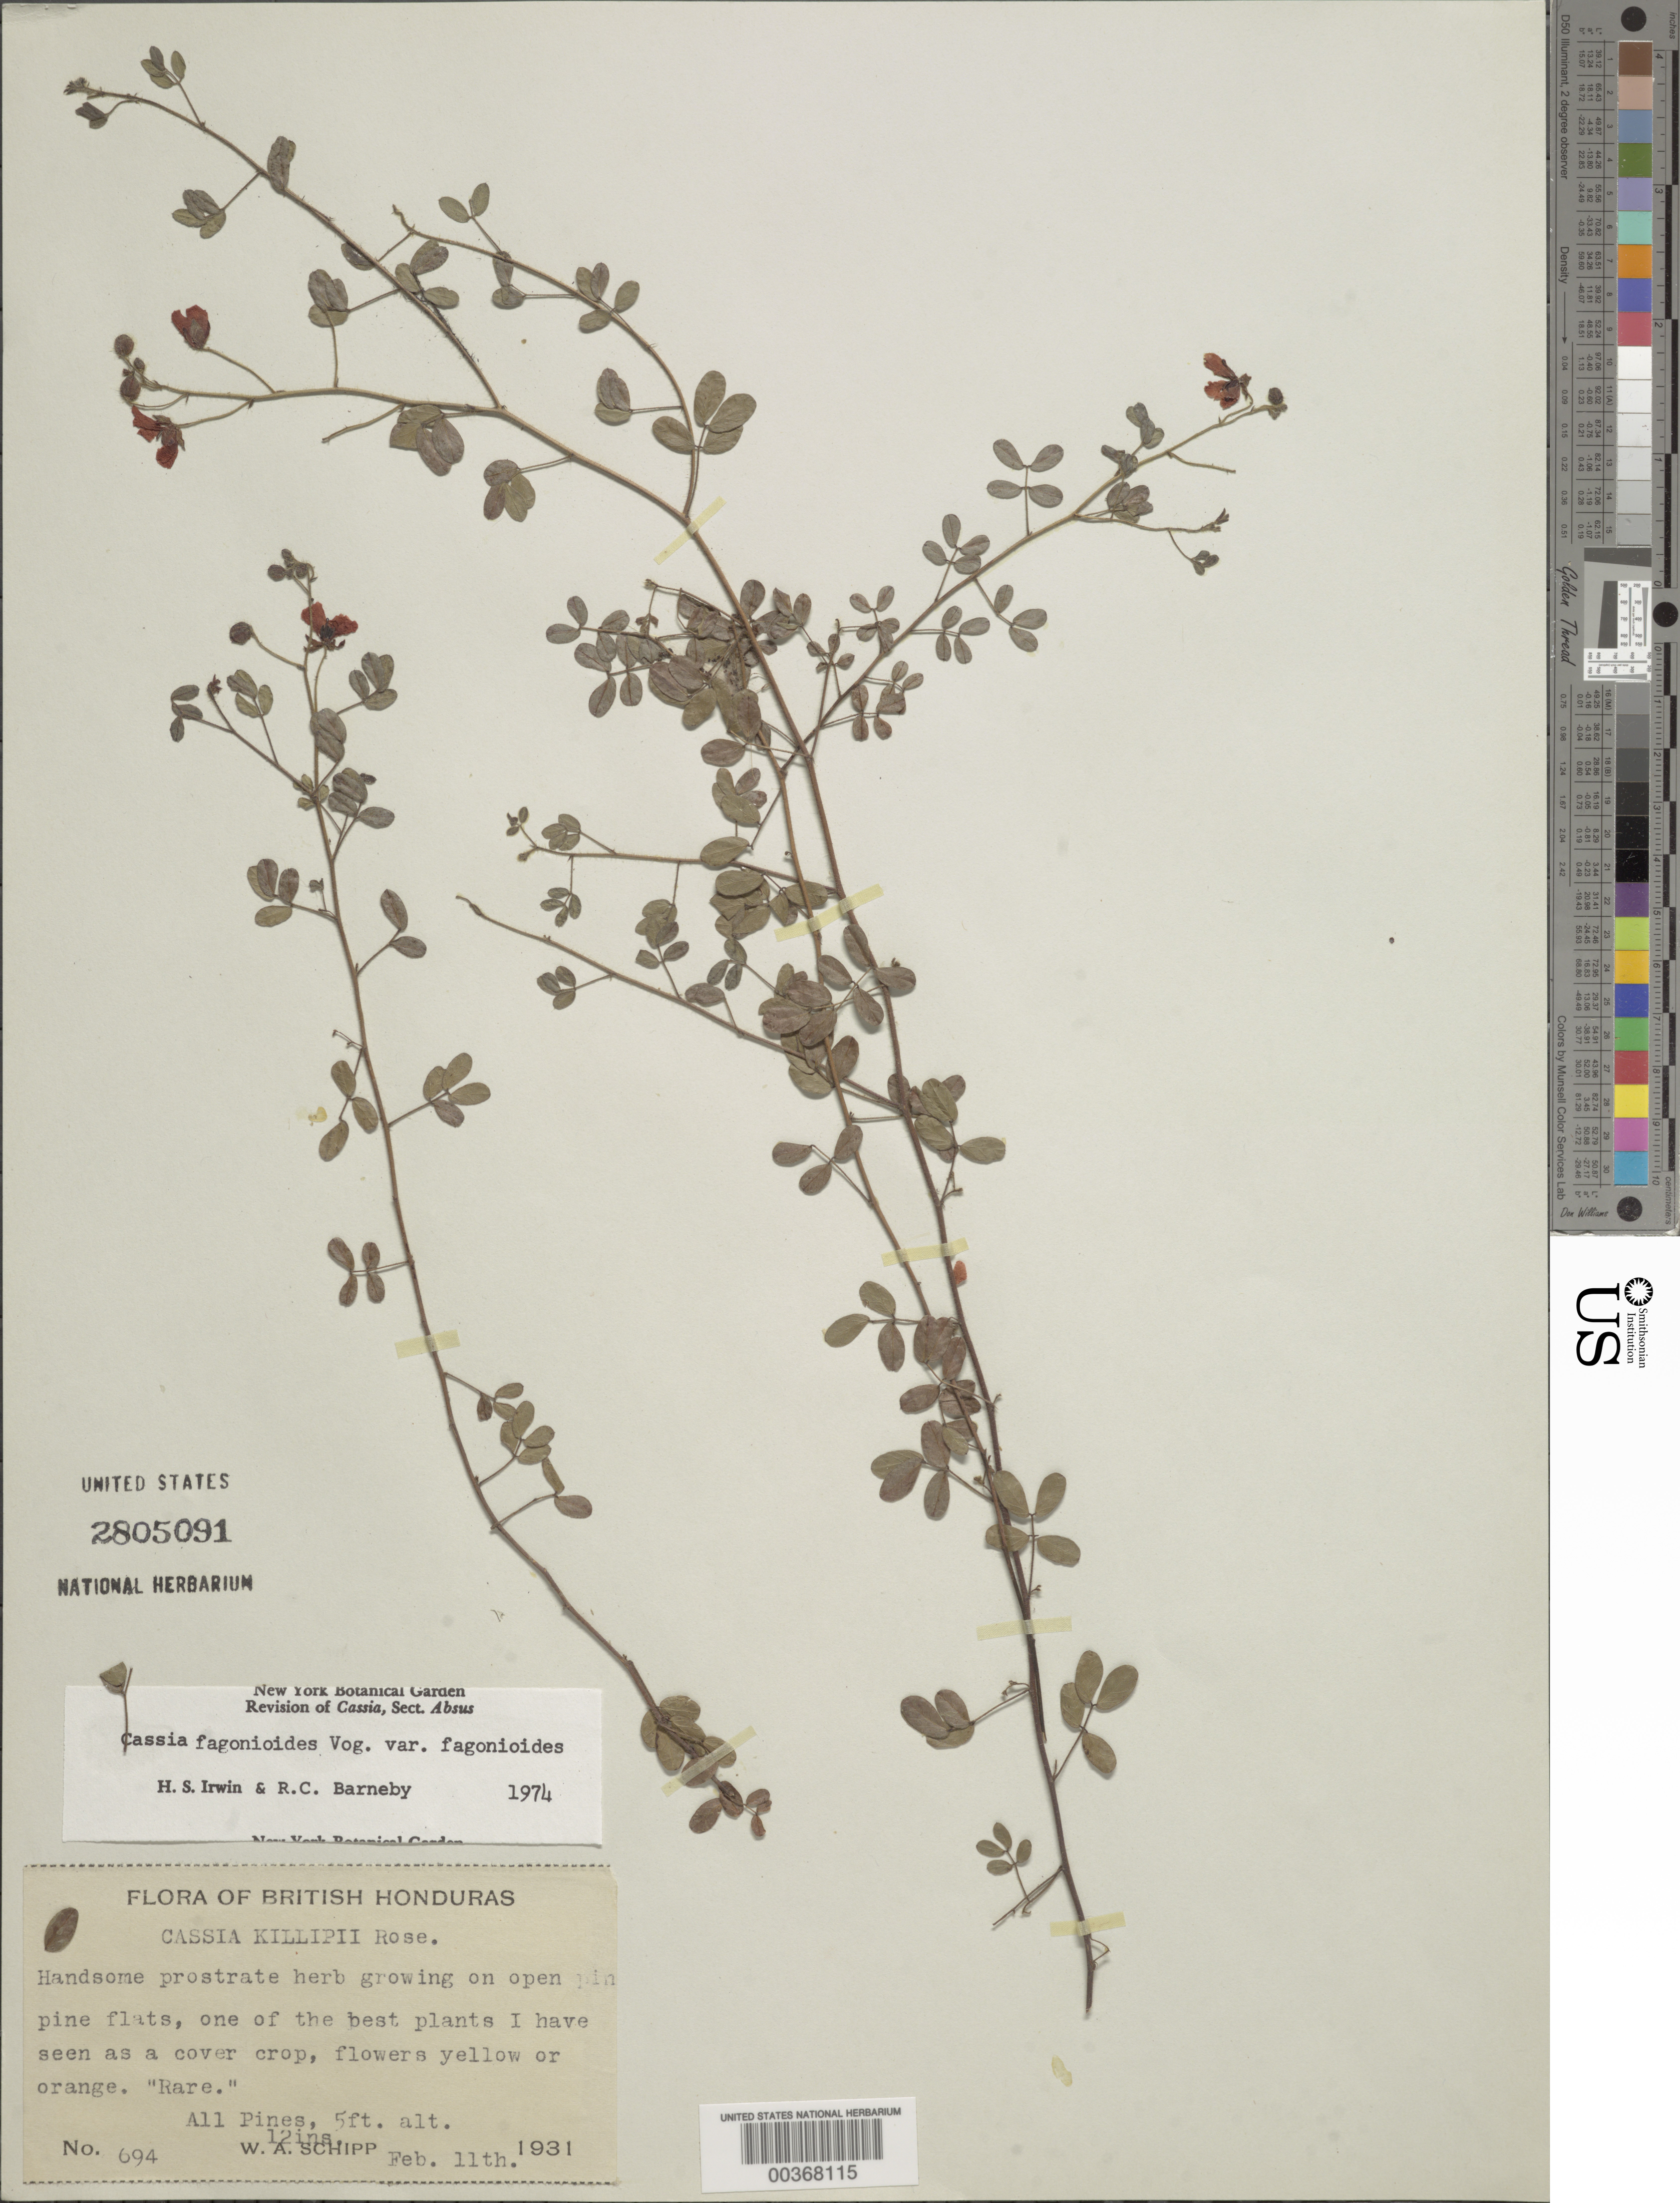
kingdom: Plantae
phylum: Tracheophyta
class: Magnoliopsida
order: Fabales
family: Fabaceae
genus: Chamaecrista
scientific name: Chamaecrista fagonioides var. fagonioides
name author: (Vogel) H.S. Irwin & Barneby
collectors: W. Schipp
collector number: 694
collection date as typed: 11 Feb 1931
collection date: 1931-02-11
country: Belize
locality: All pines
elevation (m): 2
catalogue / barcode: US 2805091